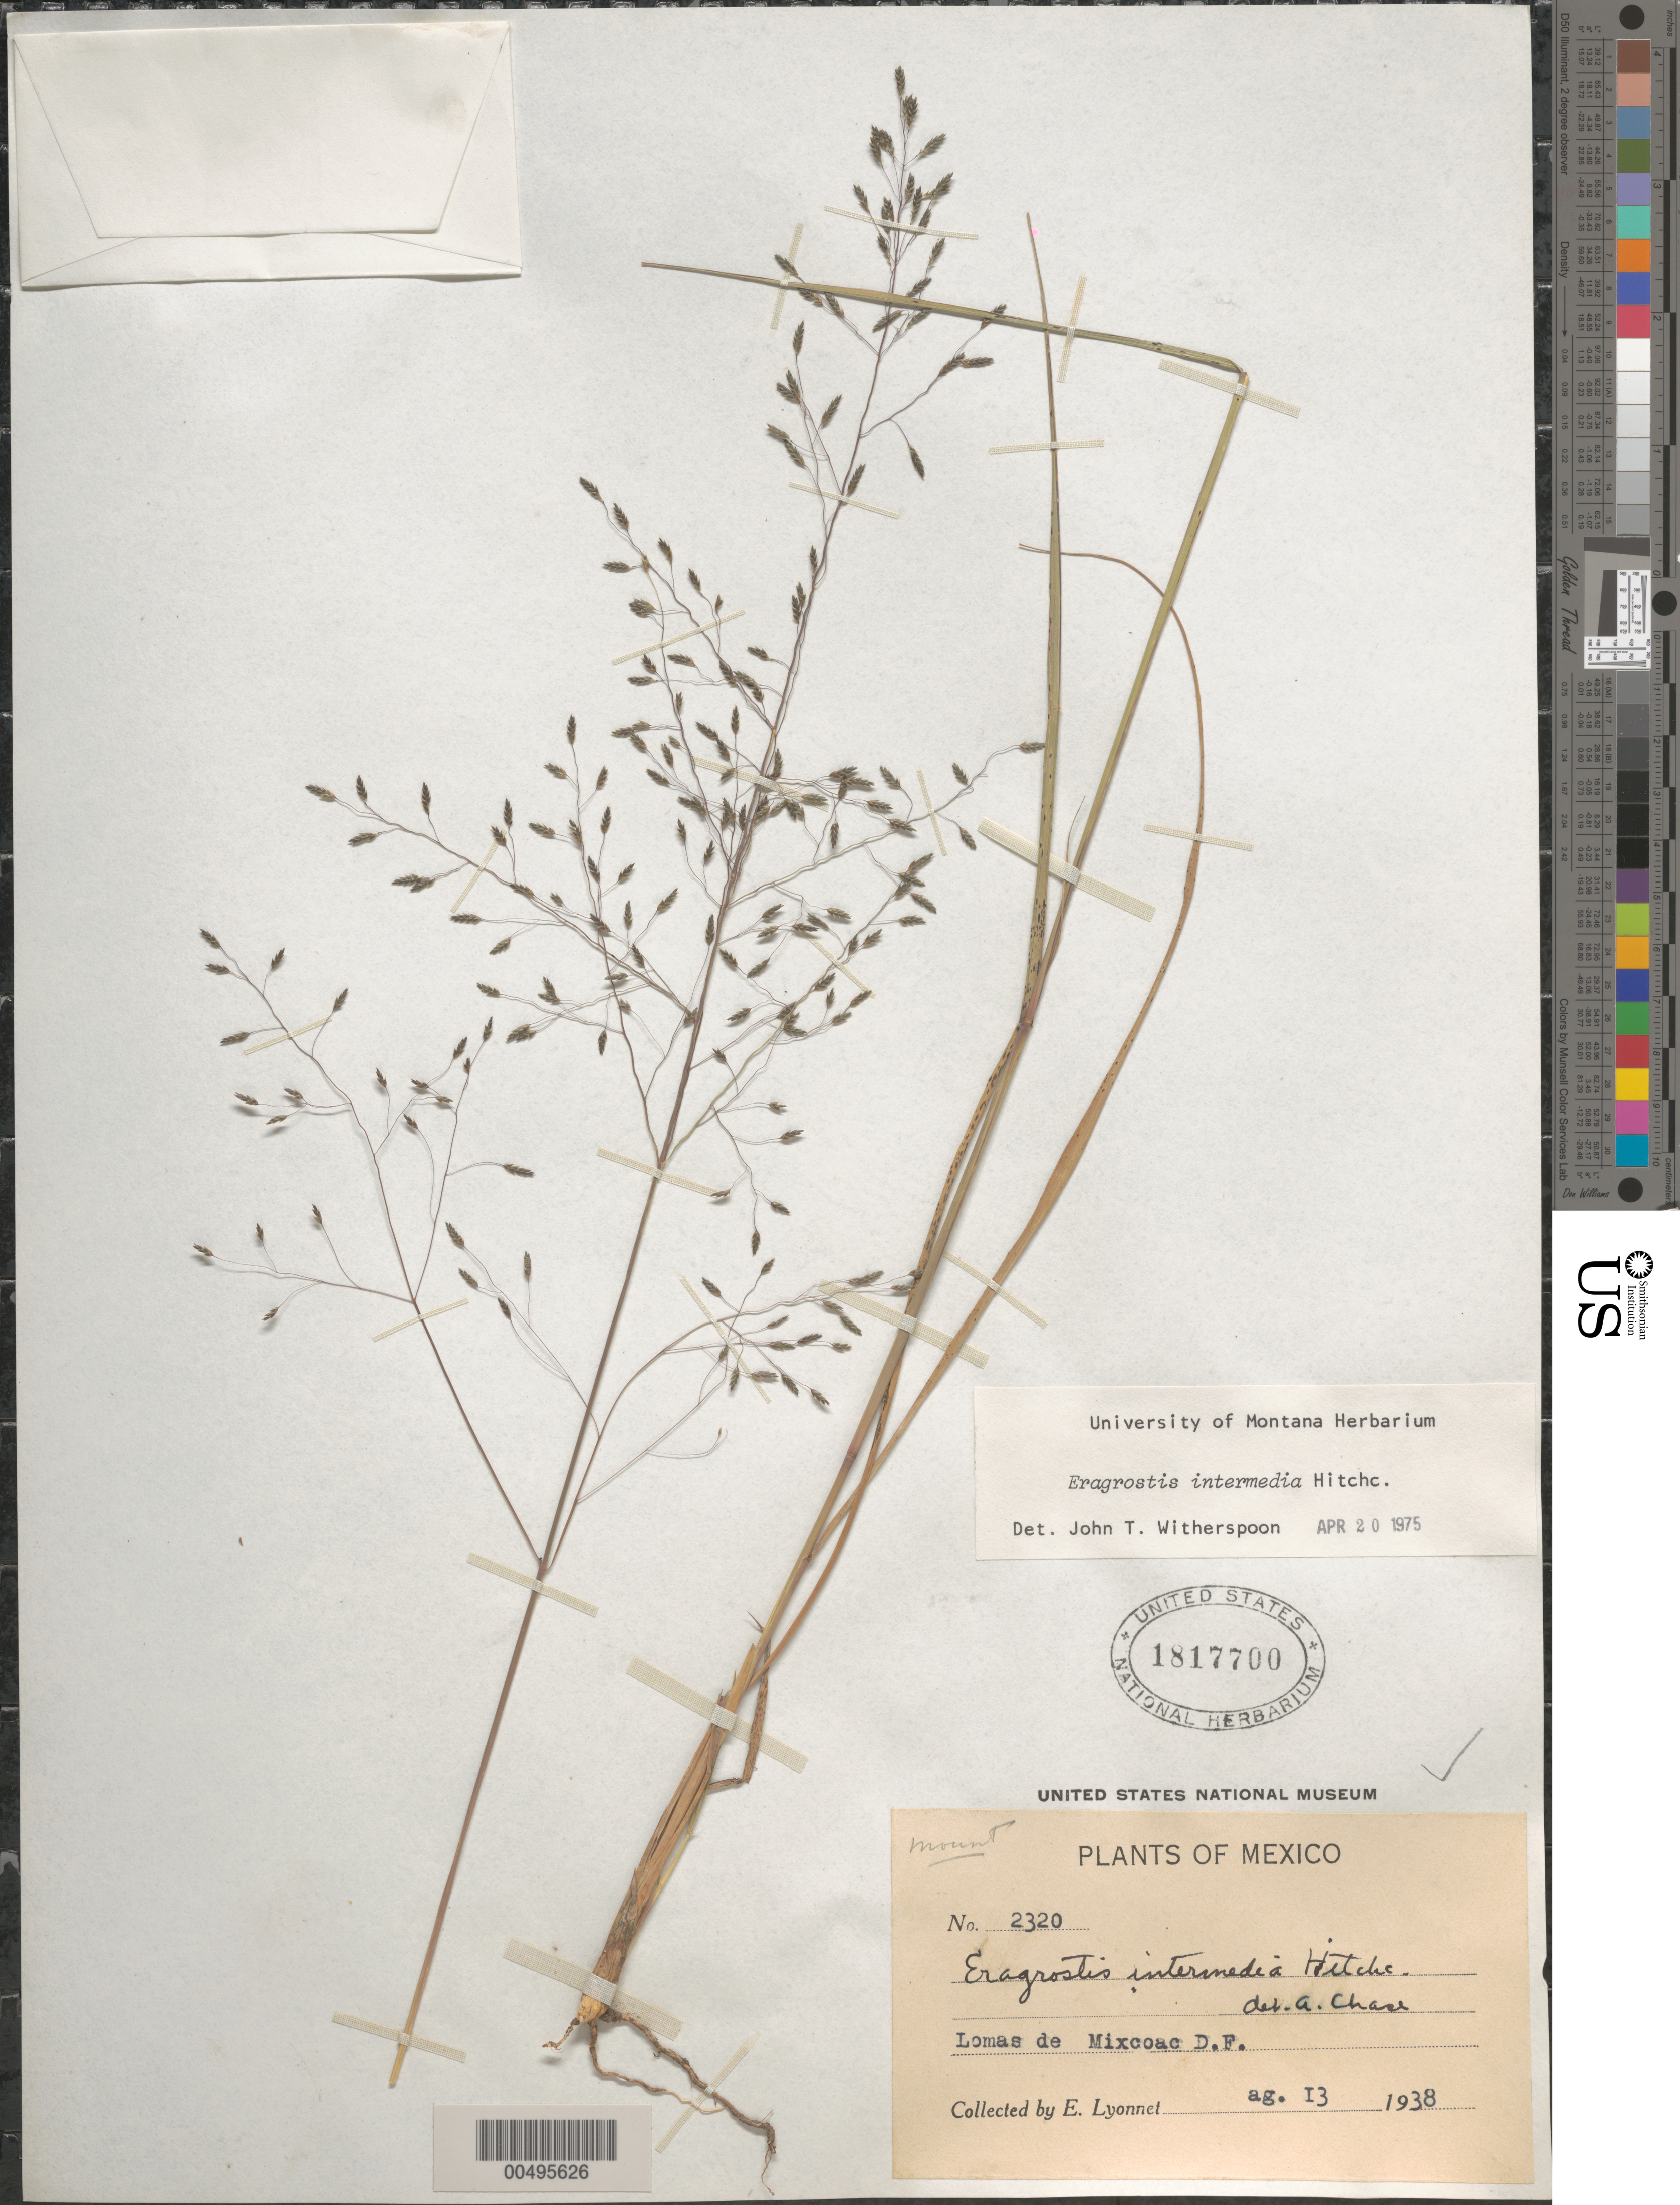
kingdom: Plantae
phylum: Tracheophyta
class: Liliopsida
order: Poales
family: Poaceae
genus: Eragrostis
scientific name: Eragrostis intermedia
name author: Hitchc.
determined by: Witherspoon, John T.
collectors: Bro. E. Lyonnet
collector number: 2320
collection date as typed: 13 Aug 1938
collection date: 1938-08-13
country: Mexico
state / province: Distrito Federal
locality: Lomas de Mixcoac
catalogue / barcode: US 1817700